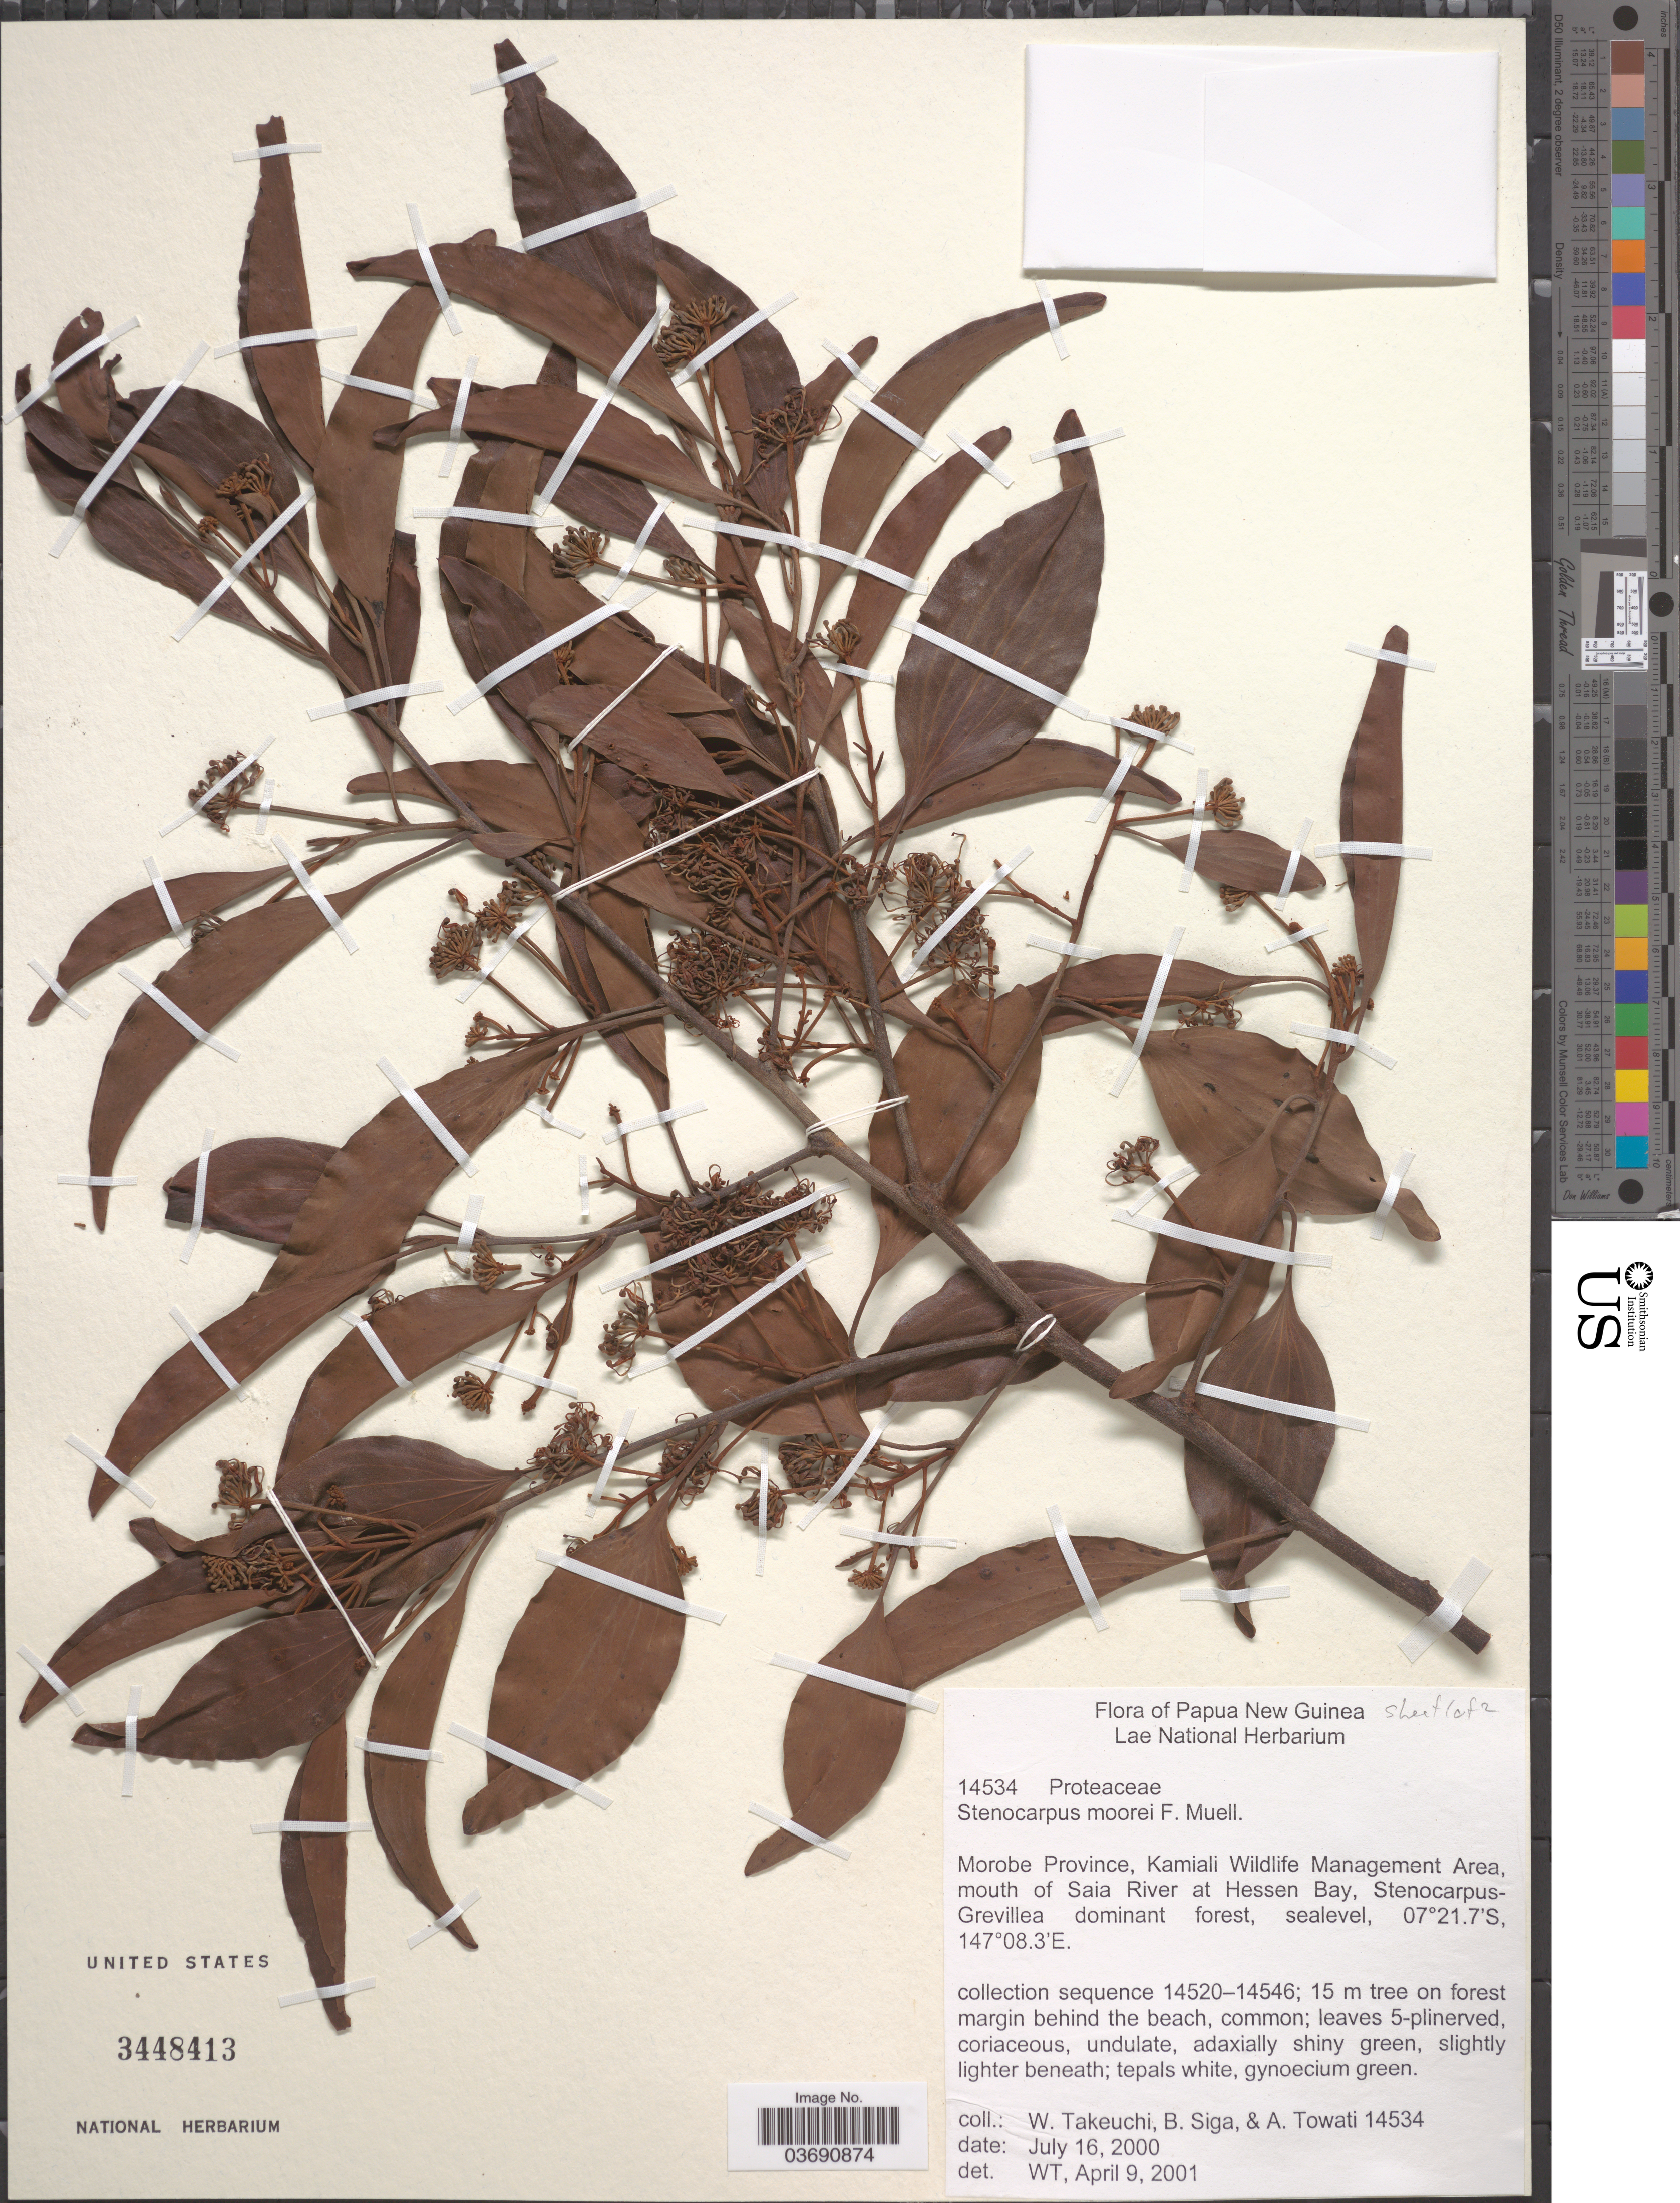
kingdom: Plantae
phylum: Tracheophyta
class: Magnoliopsida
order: Proteales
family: Proteaceae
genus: Stenocarpus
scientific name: Stenocarpus moorei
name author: F. Muell.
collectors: W. Takeuchi, B. Siga & A. Towati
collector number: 14534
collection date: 2000-07-16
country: Papua New Guinea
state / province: Morobe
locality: Kamiali Wildlife Management Area, mouth of Saia River at Hessen Bay.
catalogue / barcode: US 3448413